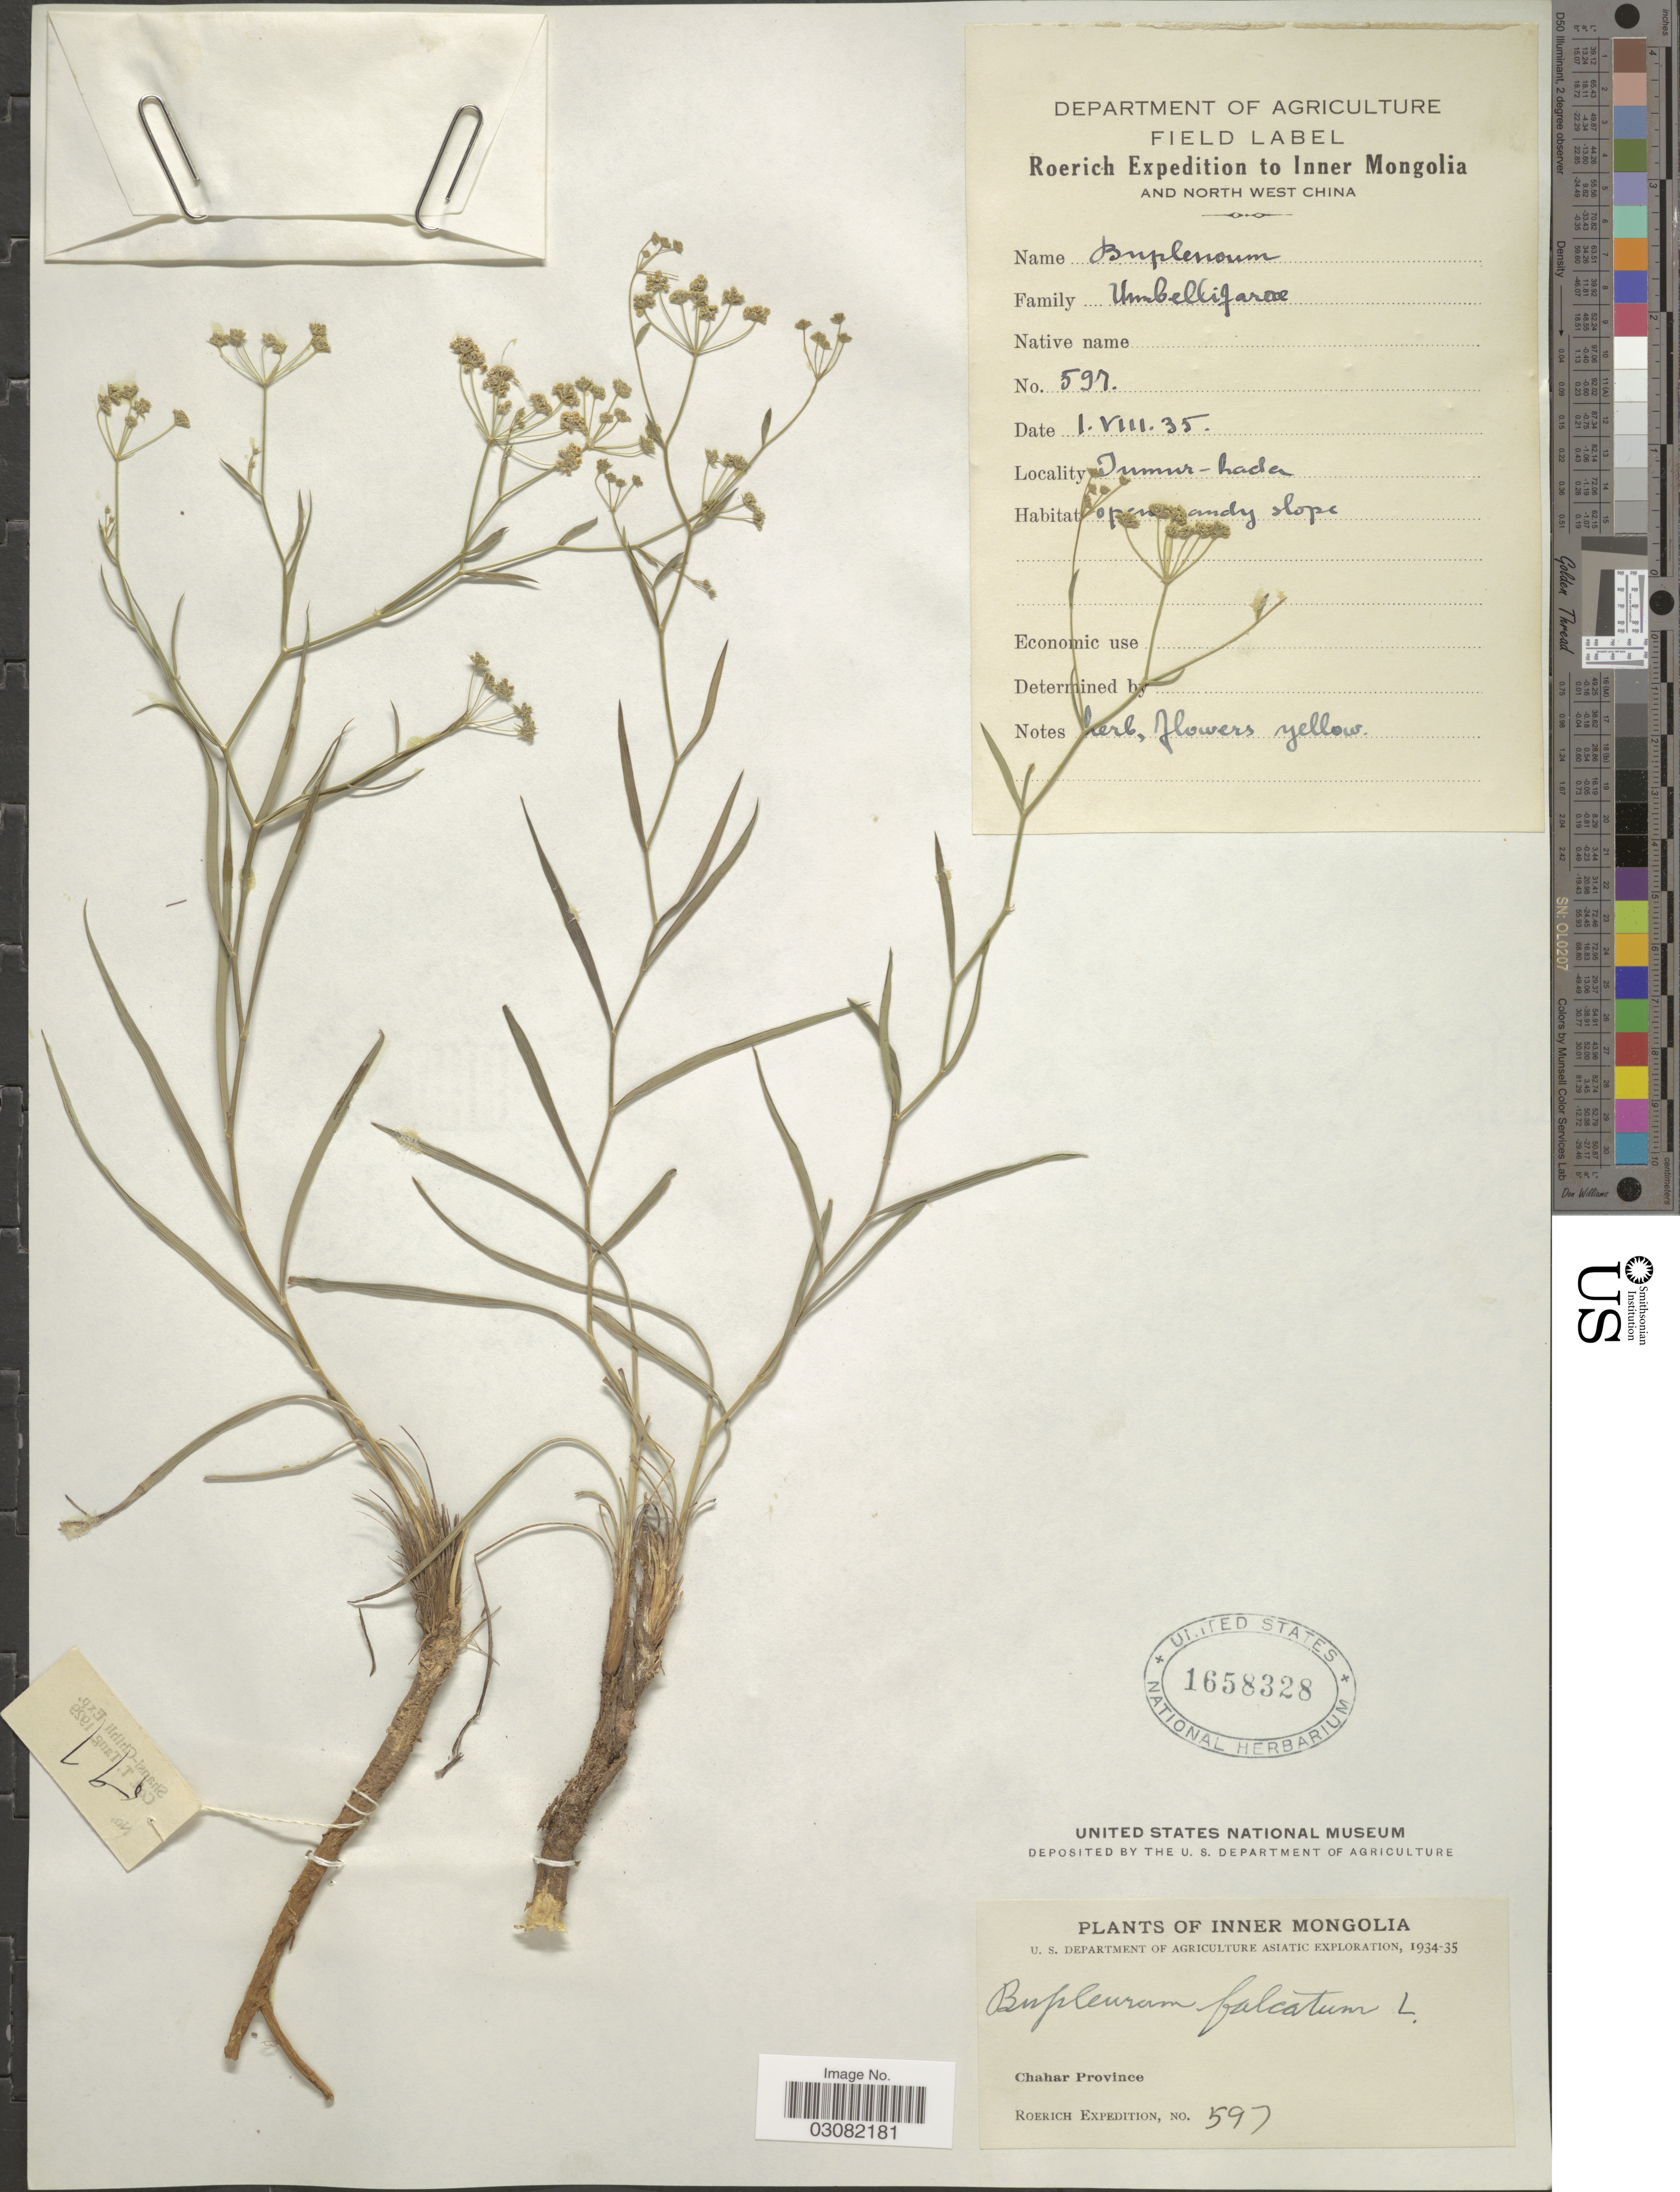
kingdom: Plantae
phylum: Tracheophyta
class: Magnoliopsida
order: Apiales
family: Apiaceae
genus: Bupleurum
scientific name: Bupleurum falcatum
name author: L.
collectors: Roerich Expedition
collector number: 597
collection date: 1935-08-01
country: China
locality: Inner Mongolia, Chahar Province, Jumur-hada.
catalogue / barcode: US 1658328